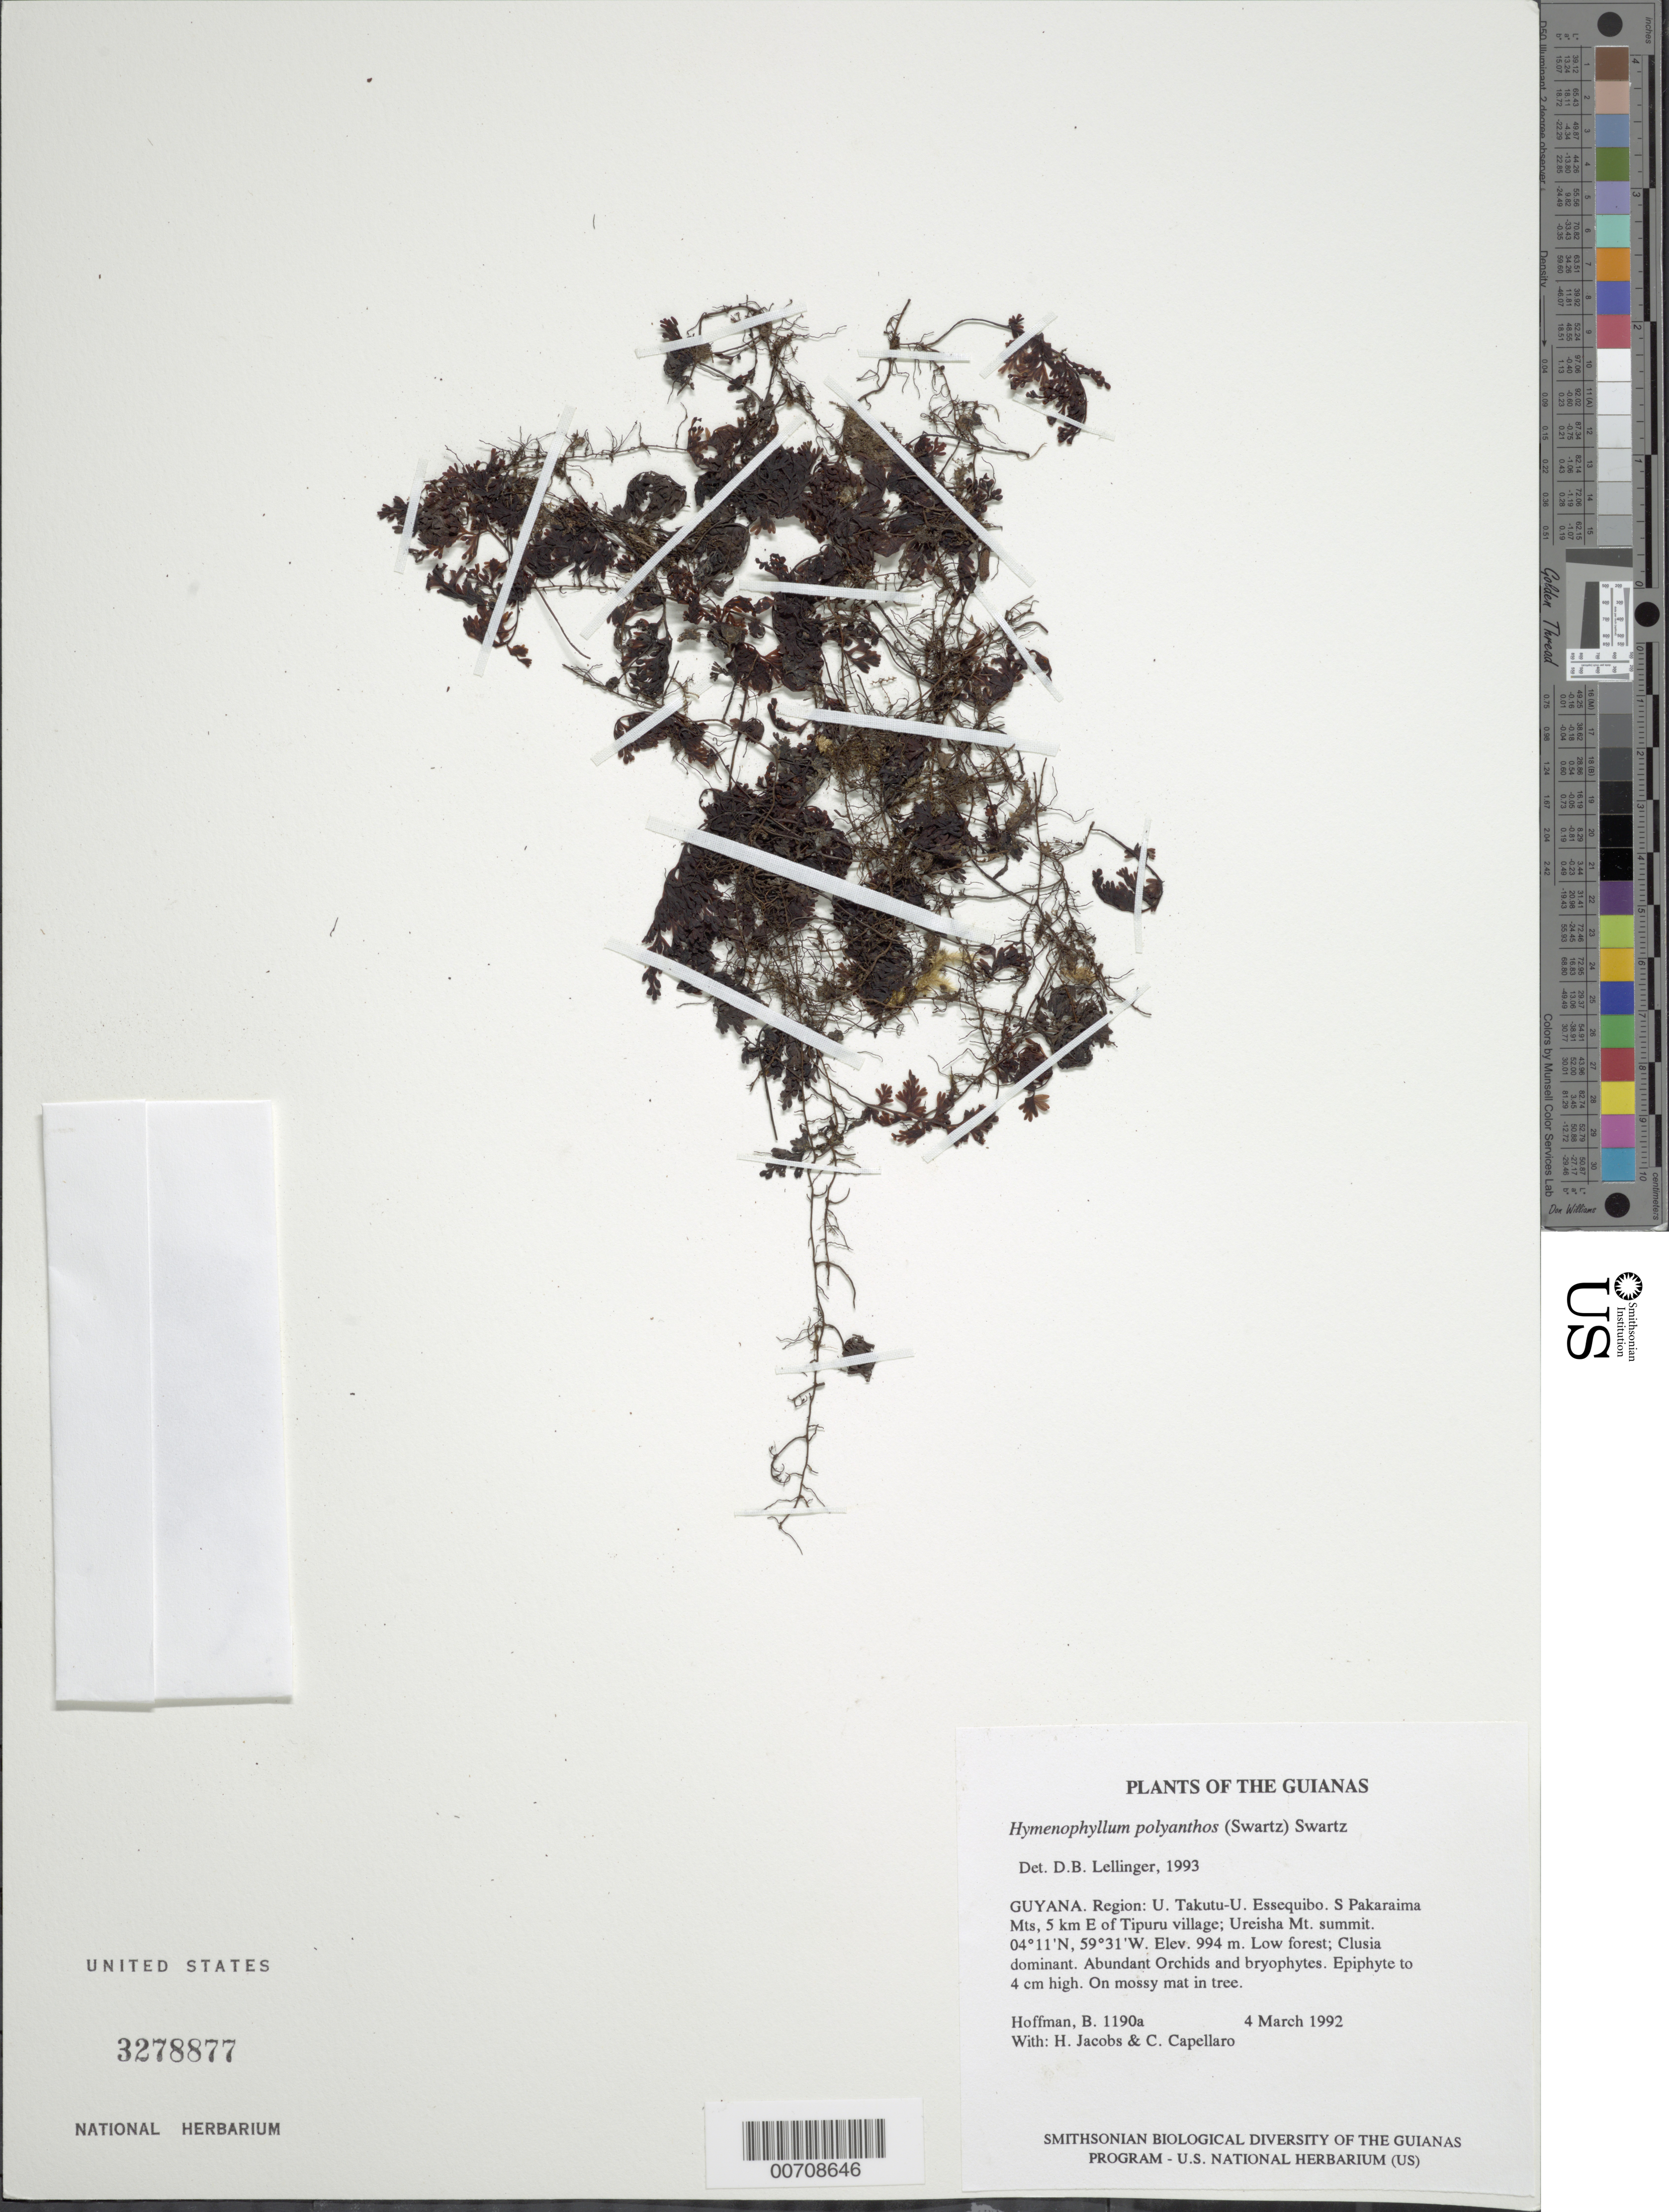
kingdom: Plantae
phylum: Tracheophyta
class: Polypodiopsida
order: Hymenophyllales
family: Hymenophyllaceae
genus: Hymenophyllum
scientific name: Hymenophyllum polyanthos var. polyanthos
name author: (Sw.) Sw.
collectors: B. Hoffman, H. Jacobs & C. Capellaro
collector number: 1190 a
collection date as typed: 4 March 1992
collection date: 1992-03-04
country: Guyana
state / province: U. Takutu-U. Essequibo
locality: S Pakaraima Mts, 5 km E of Tipuru village; Ureisha Mt. summit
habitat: Low forest; Clusia dominant. Abundant Orchids and bryophytes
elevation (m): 994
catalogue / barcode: US 3278877